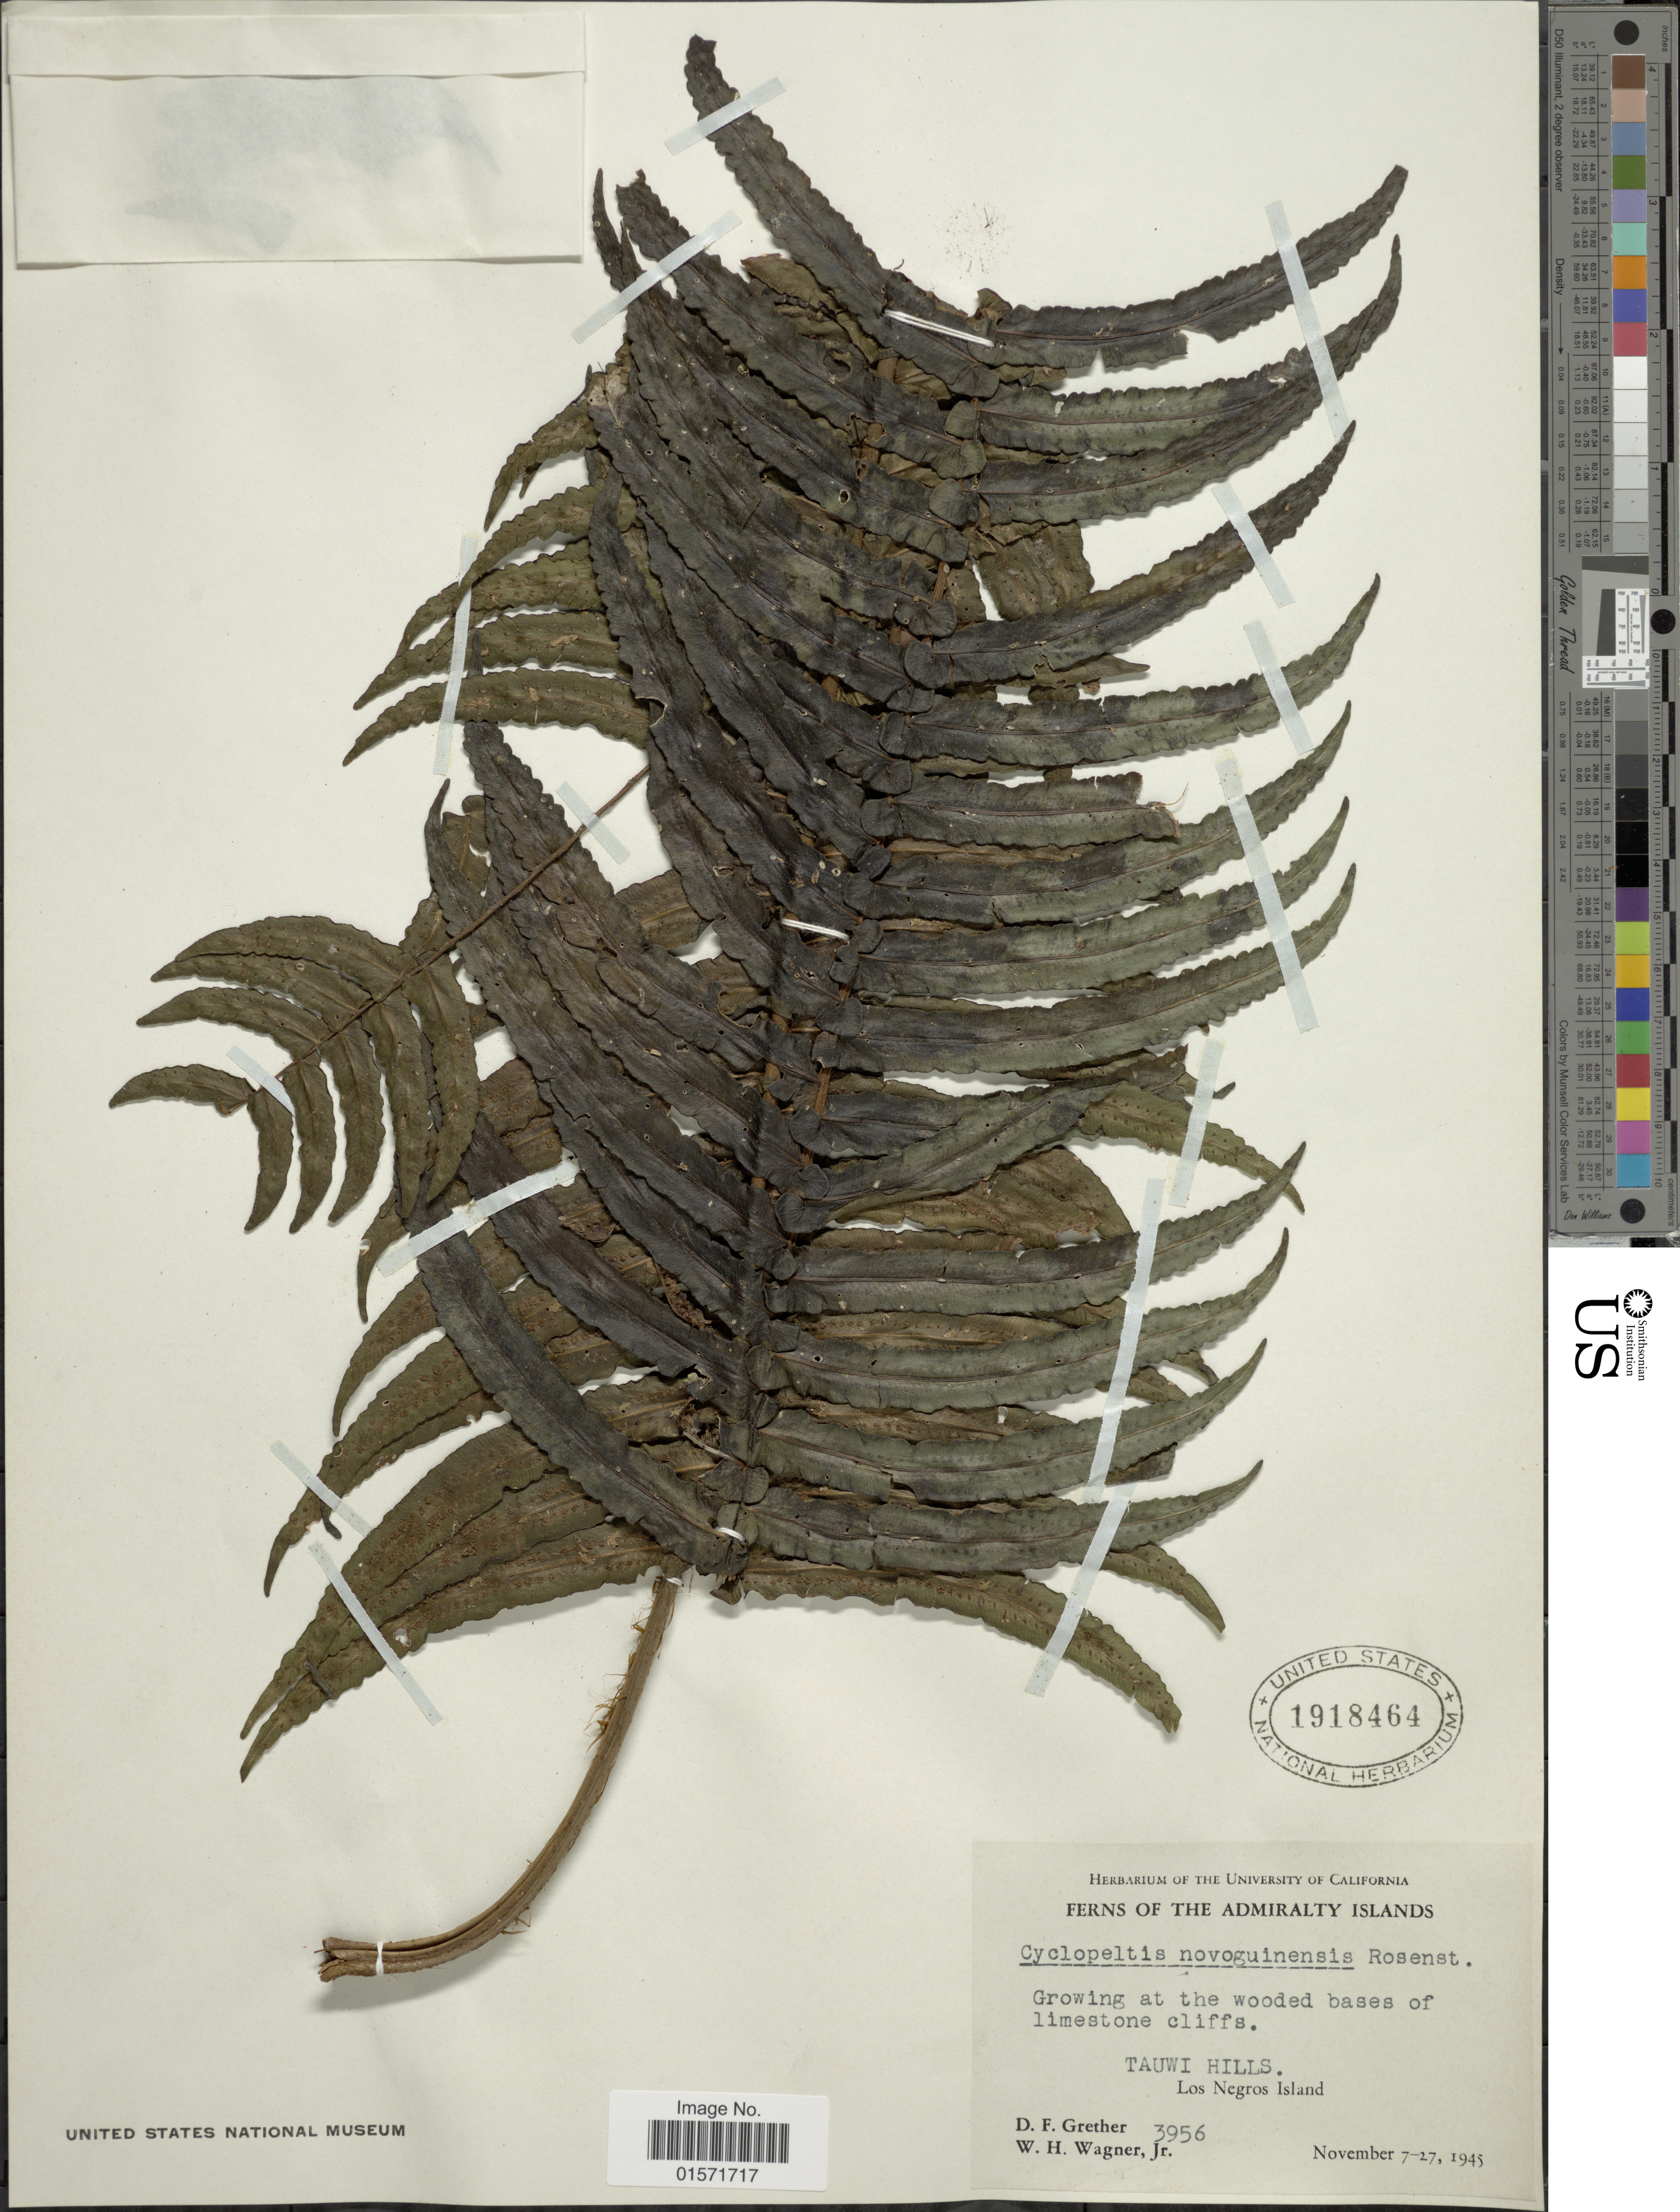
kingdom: Plantae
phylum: Tracheophyta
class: Polypodiopsida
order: Polypodiales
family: Lomariopsidaceae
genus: Cyclopeltis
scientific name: Cyclopeltis presliana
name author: (Mett.) Berkeley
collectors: D. F. Grether & W. H. Wagner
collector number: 3956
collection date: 1945-11-07/1945-11-17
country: Papua New Guinea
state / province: Manus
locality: The Admiralty Islands. Tauwi Hills, Los Negros Island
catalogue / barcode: US 1918464